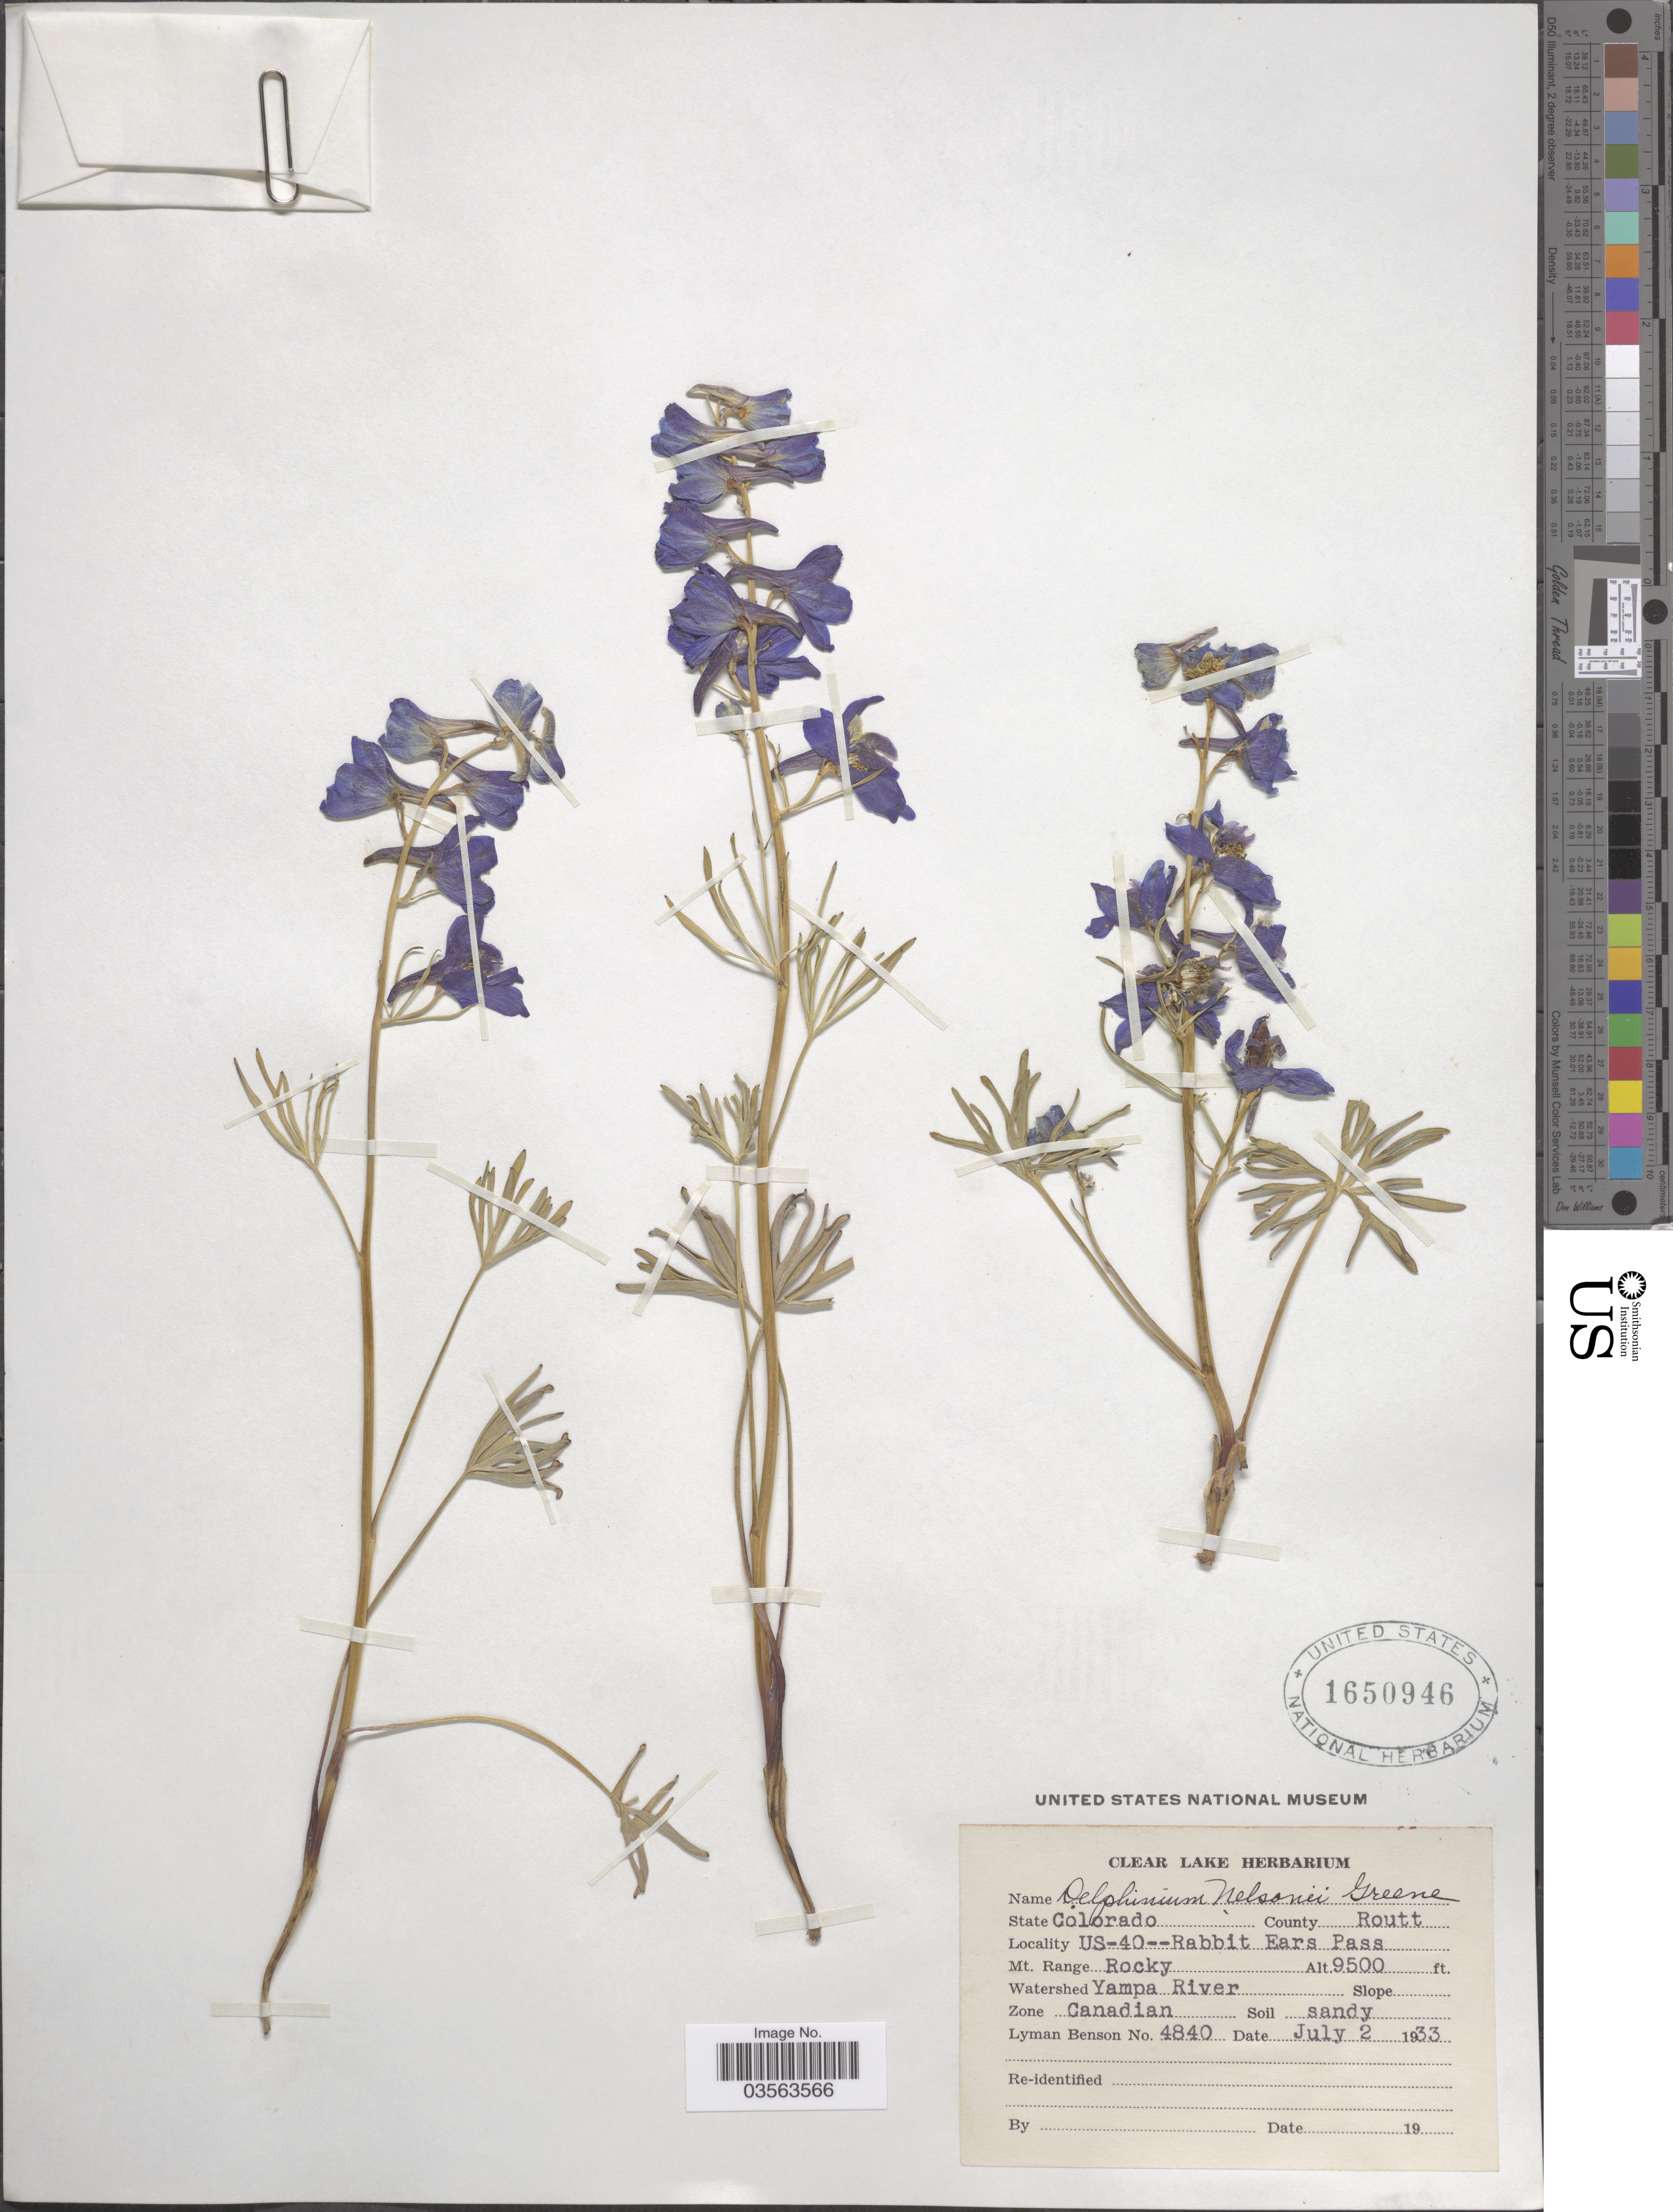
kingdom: Plantae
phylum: Tracheophyta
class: Magnoliopsida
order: Ranunculales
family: Ranunculaceae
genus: Delphinium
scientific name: Delphinium nelsonii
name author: Greene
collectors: L. D. Benson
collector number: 4840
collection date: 1933-07-02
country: United States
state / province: Colorado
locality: County Routt. US-40- Rabbit Ears Pass. Watershed Yampa River. Zone Canadian.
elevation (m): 2896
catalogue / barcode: US 1650946